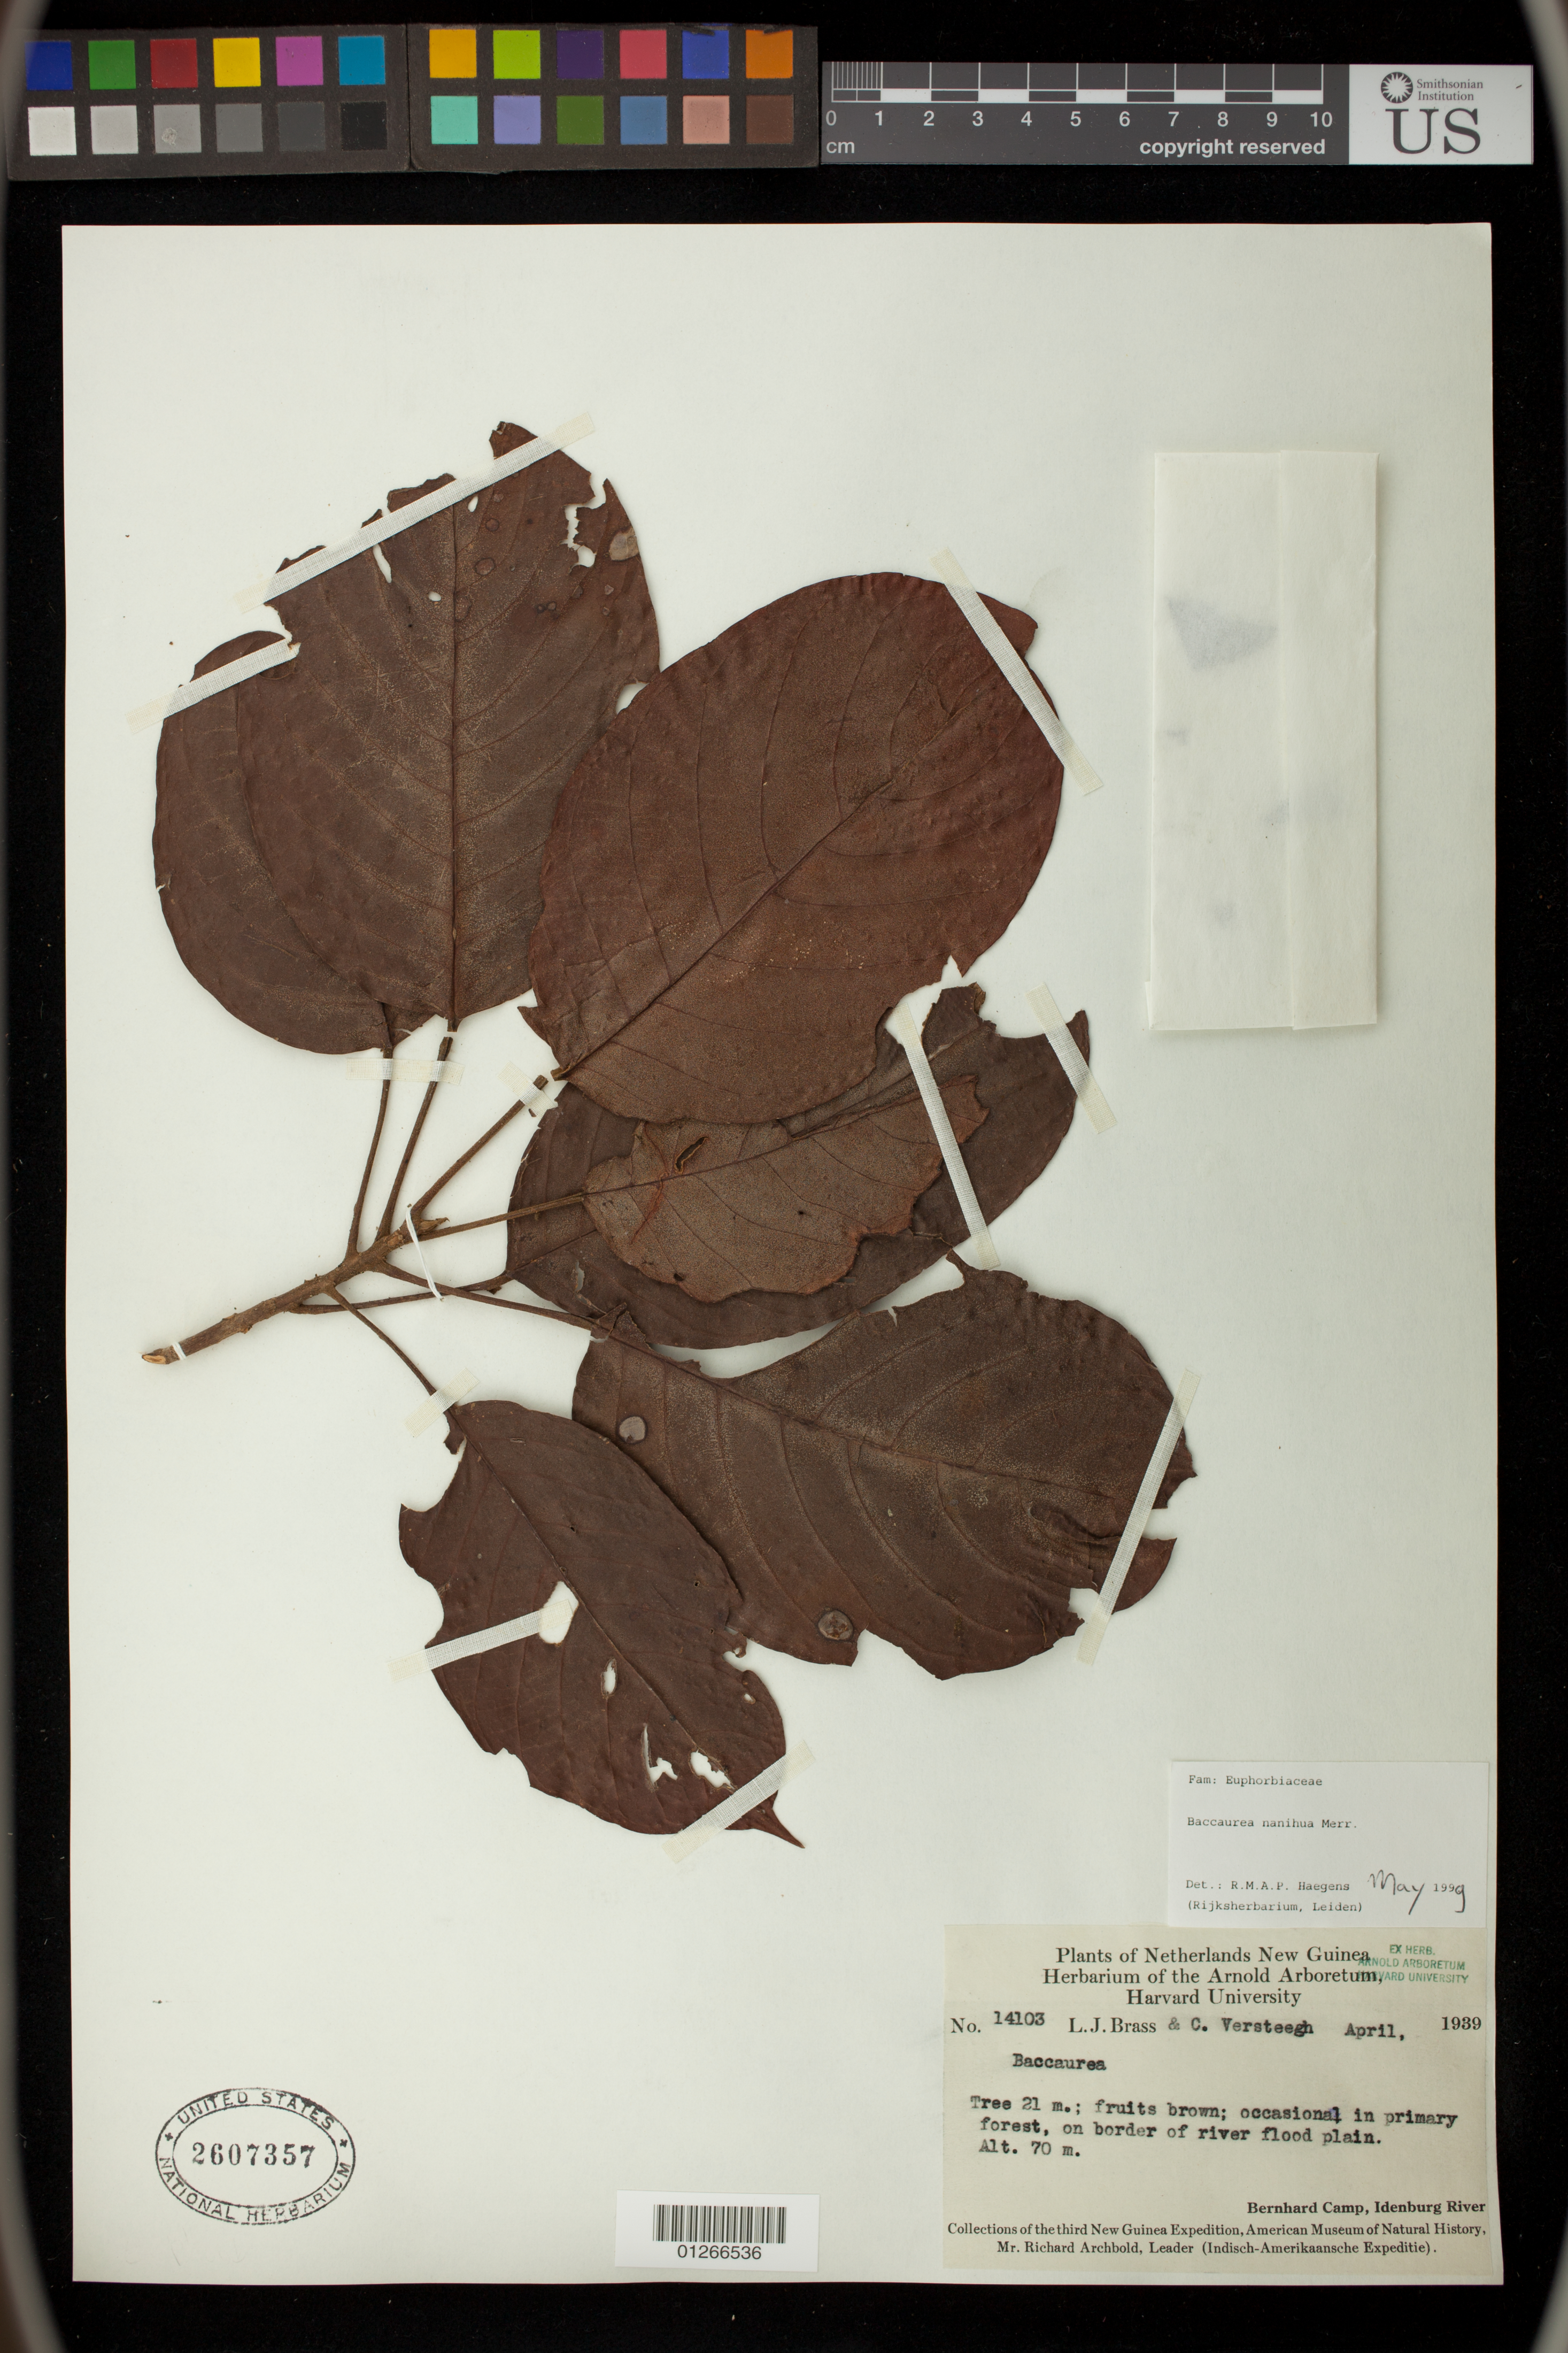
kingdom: Plantae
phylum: Tracheophyta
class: Magnoliopsida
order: Malpighiales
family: Phyllanthaceae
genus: Baccaurea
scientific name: Baccaurea nanihua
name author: Merr.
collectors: L. J. Brass & C. Versteegh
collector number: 14103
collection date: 1939-04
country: Indonesia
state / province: Papua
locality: Bernhard Camp, Idenburg River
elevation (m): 70